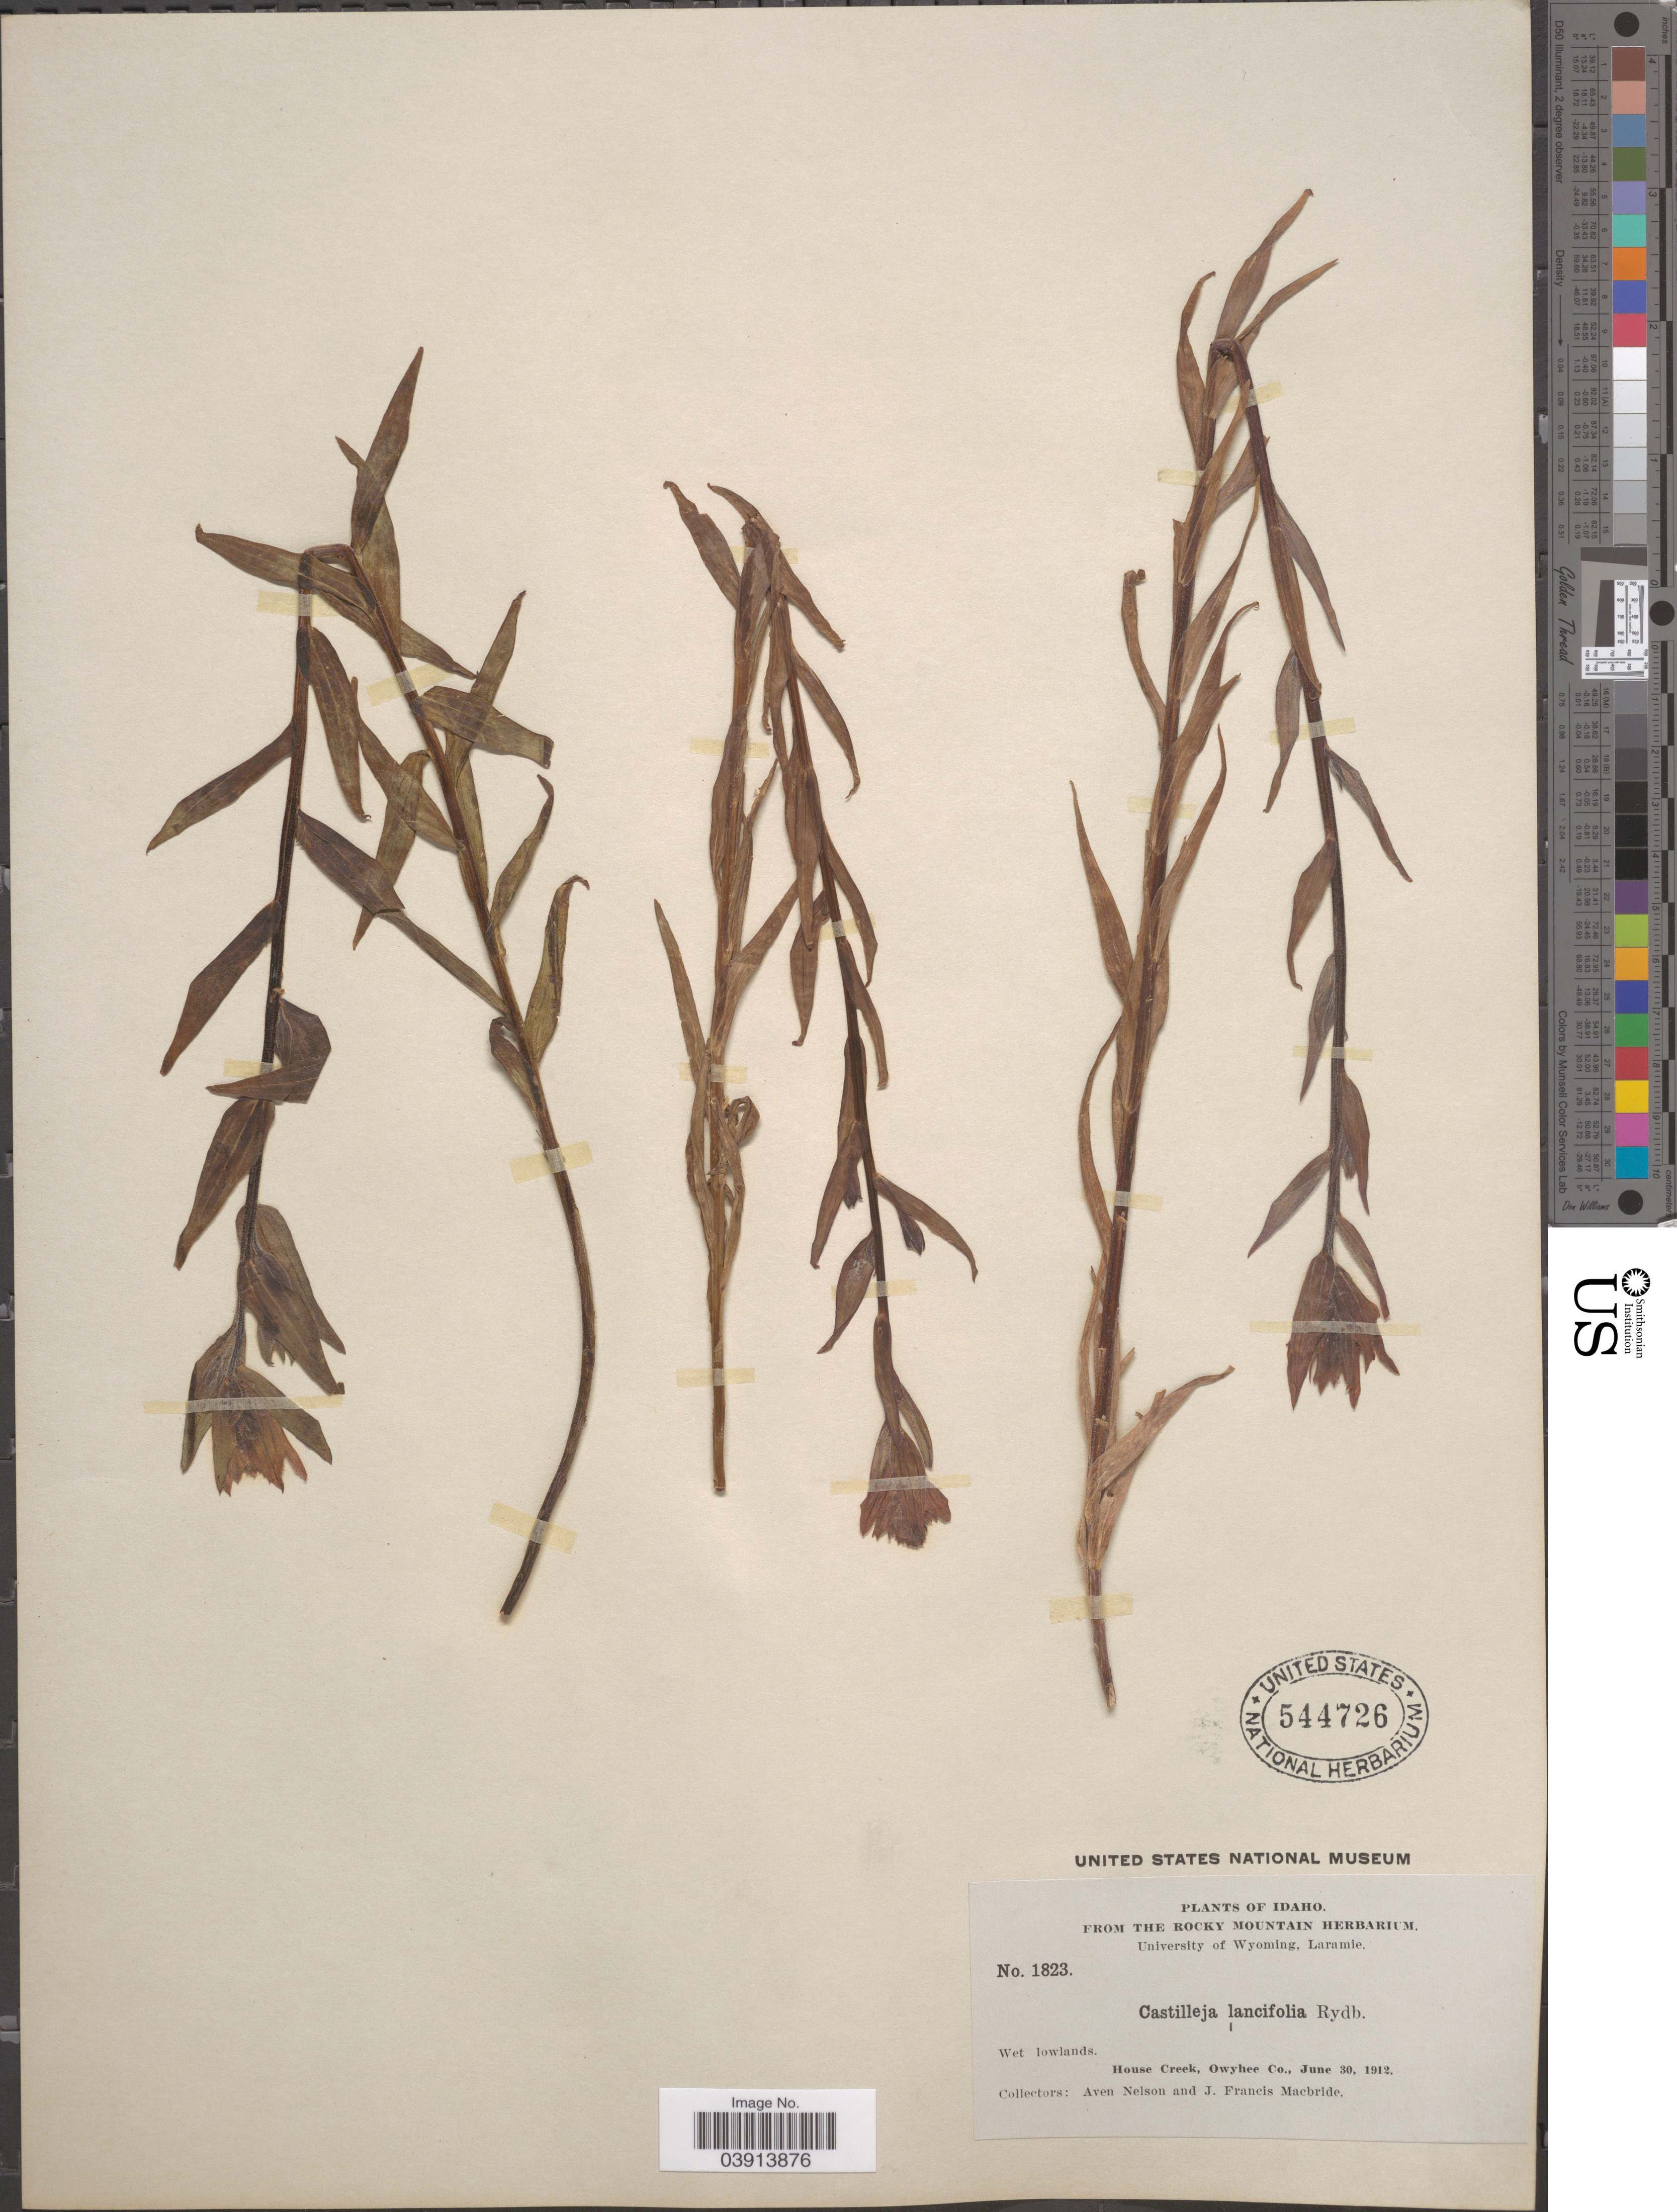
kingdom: Plantae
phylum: Tracheophyta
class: Magnoliopsida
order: Lamiales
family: Orobanchaceae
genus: Castilleja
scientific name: Castilleja rhexiifolia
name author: Rydb.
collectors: A. Nelson & J. F. Macbride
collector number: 1823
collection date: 1912-06-30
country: United States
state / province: Idaho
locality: House Creek, Owyhee Co.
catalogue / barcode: US 544726